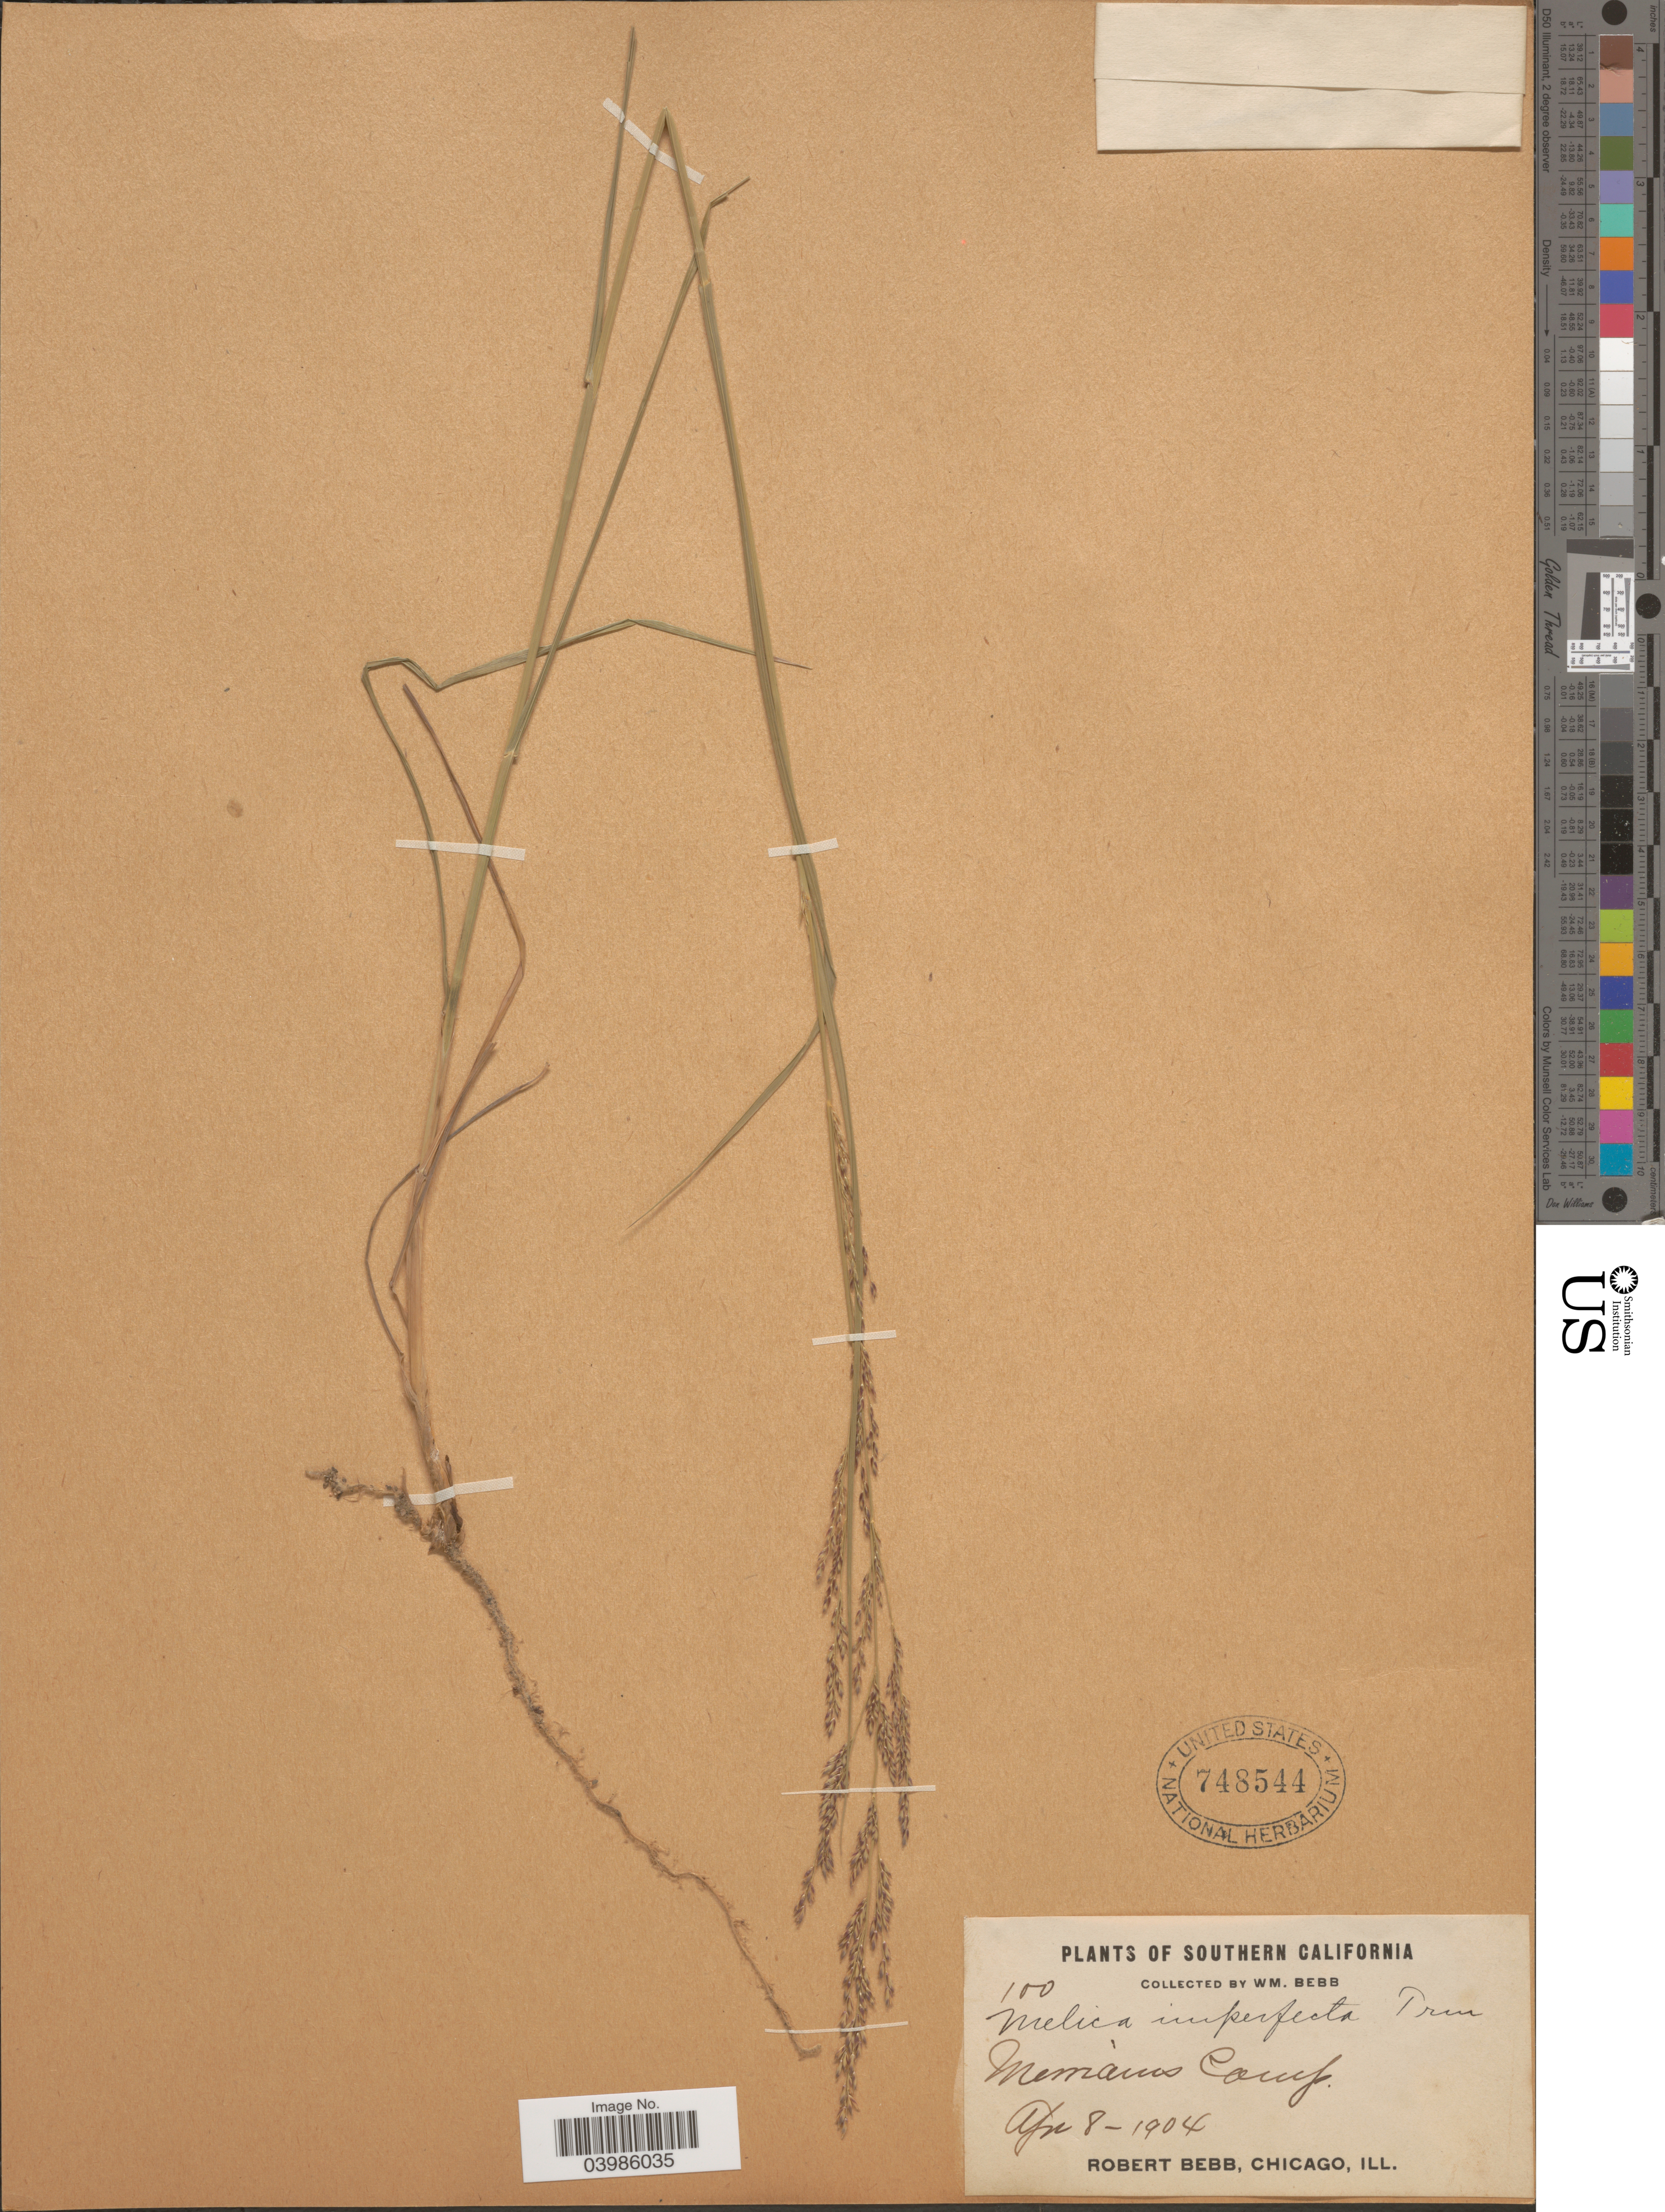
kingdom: Plantae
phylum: Tracheophyta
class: Liliopsida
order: Poales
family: Poaceae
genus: Melica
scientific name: Melica imperfecta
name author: Trin.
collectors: R. Bebb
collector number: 100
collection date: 1904-04-08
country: United States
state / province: California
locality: Southern California. Merriams Camp.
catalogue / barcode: US 748544